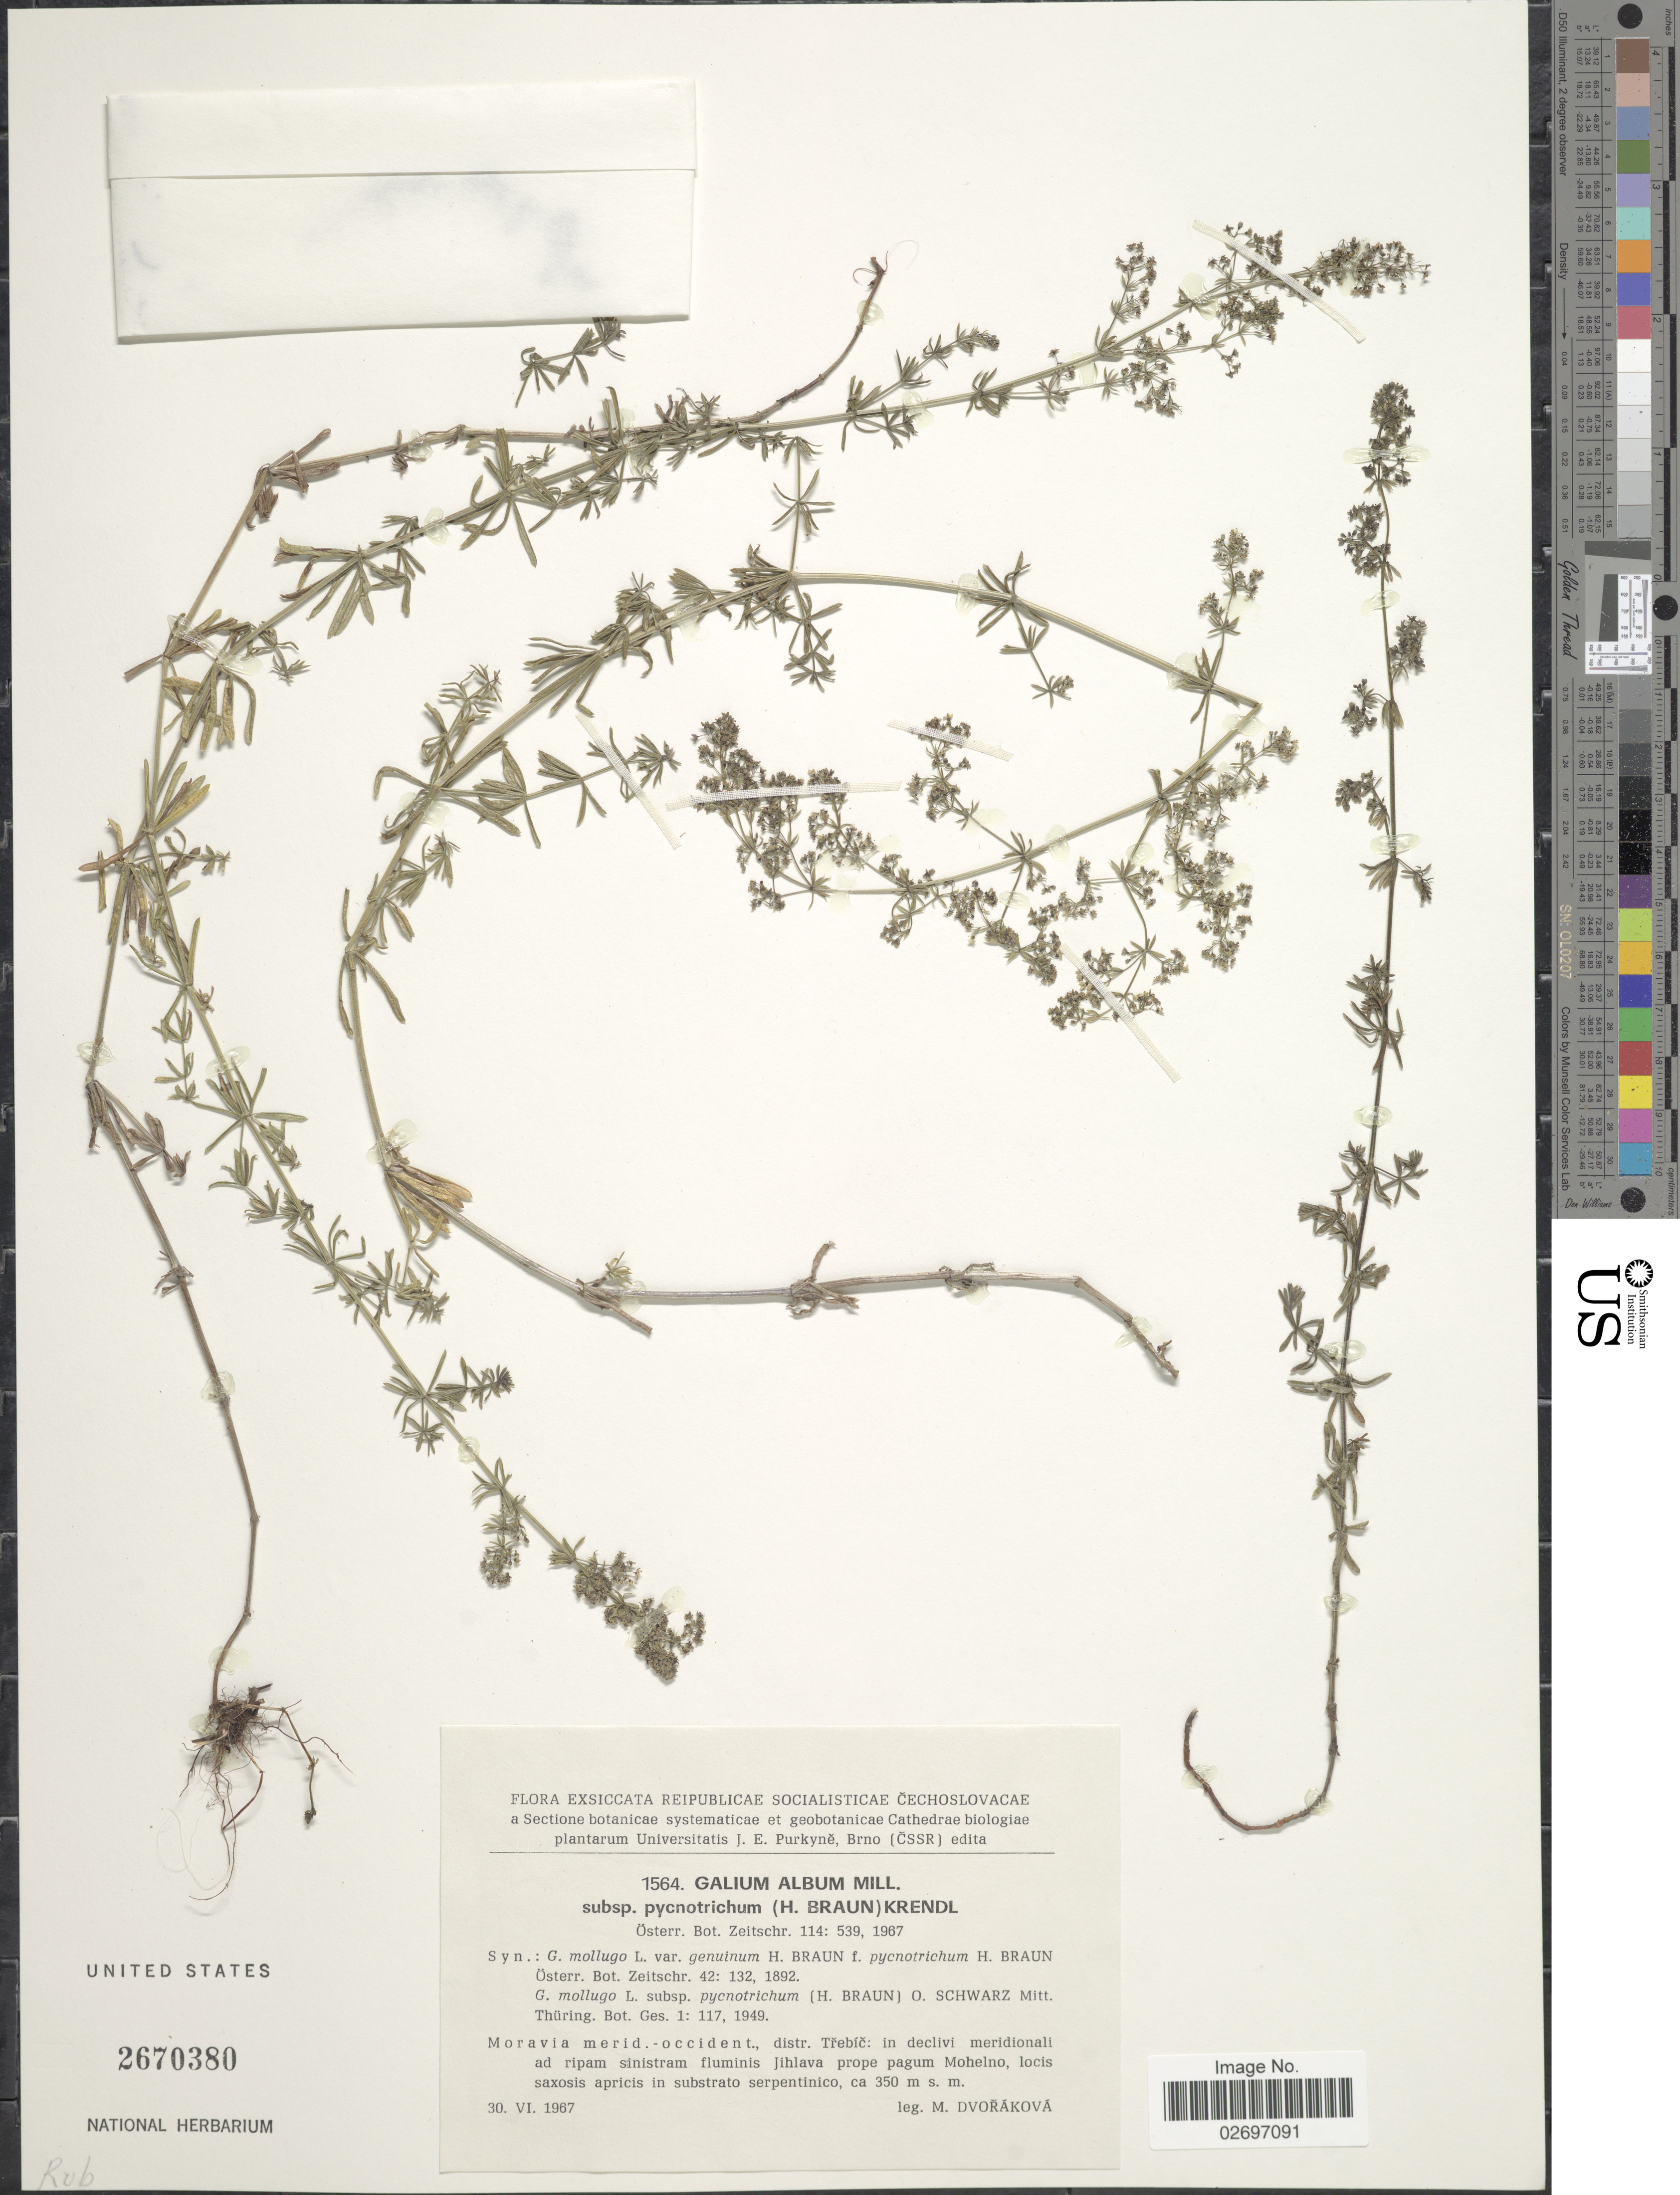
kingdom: Plantae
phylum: Tracheophyta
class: Magnoliopsida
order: Gentianales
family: Rubiaceae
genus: Galium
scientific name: Galium album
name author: Mill.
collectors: M. Dvorakova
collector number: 1564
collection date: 1967-06-30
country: Czechia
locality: Cechoslovacae, Moravia merd.-occident., distr. Trebic: in devlivi meridionali ad ripam sinistram fluminis Jihlava prope pagum Moheino, locis saxosis apricis in substrato serpentinico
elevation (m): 350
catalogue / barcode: US 2670380